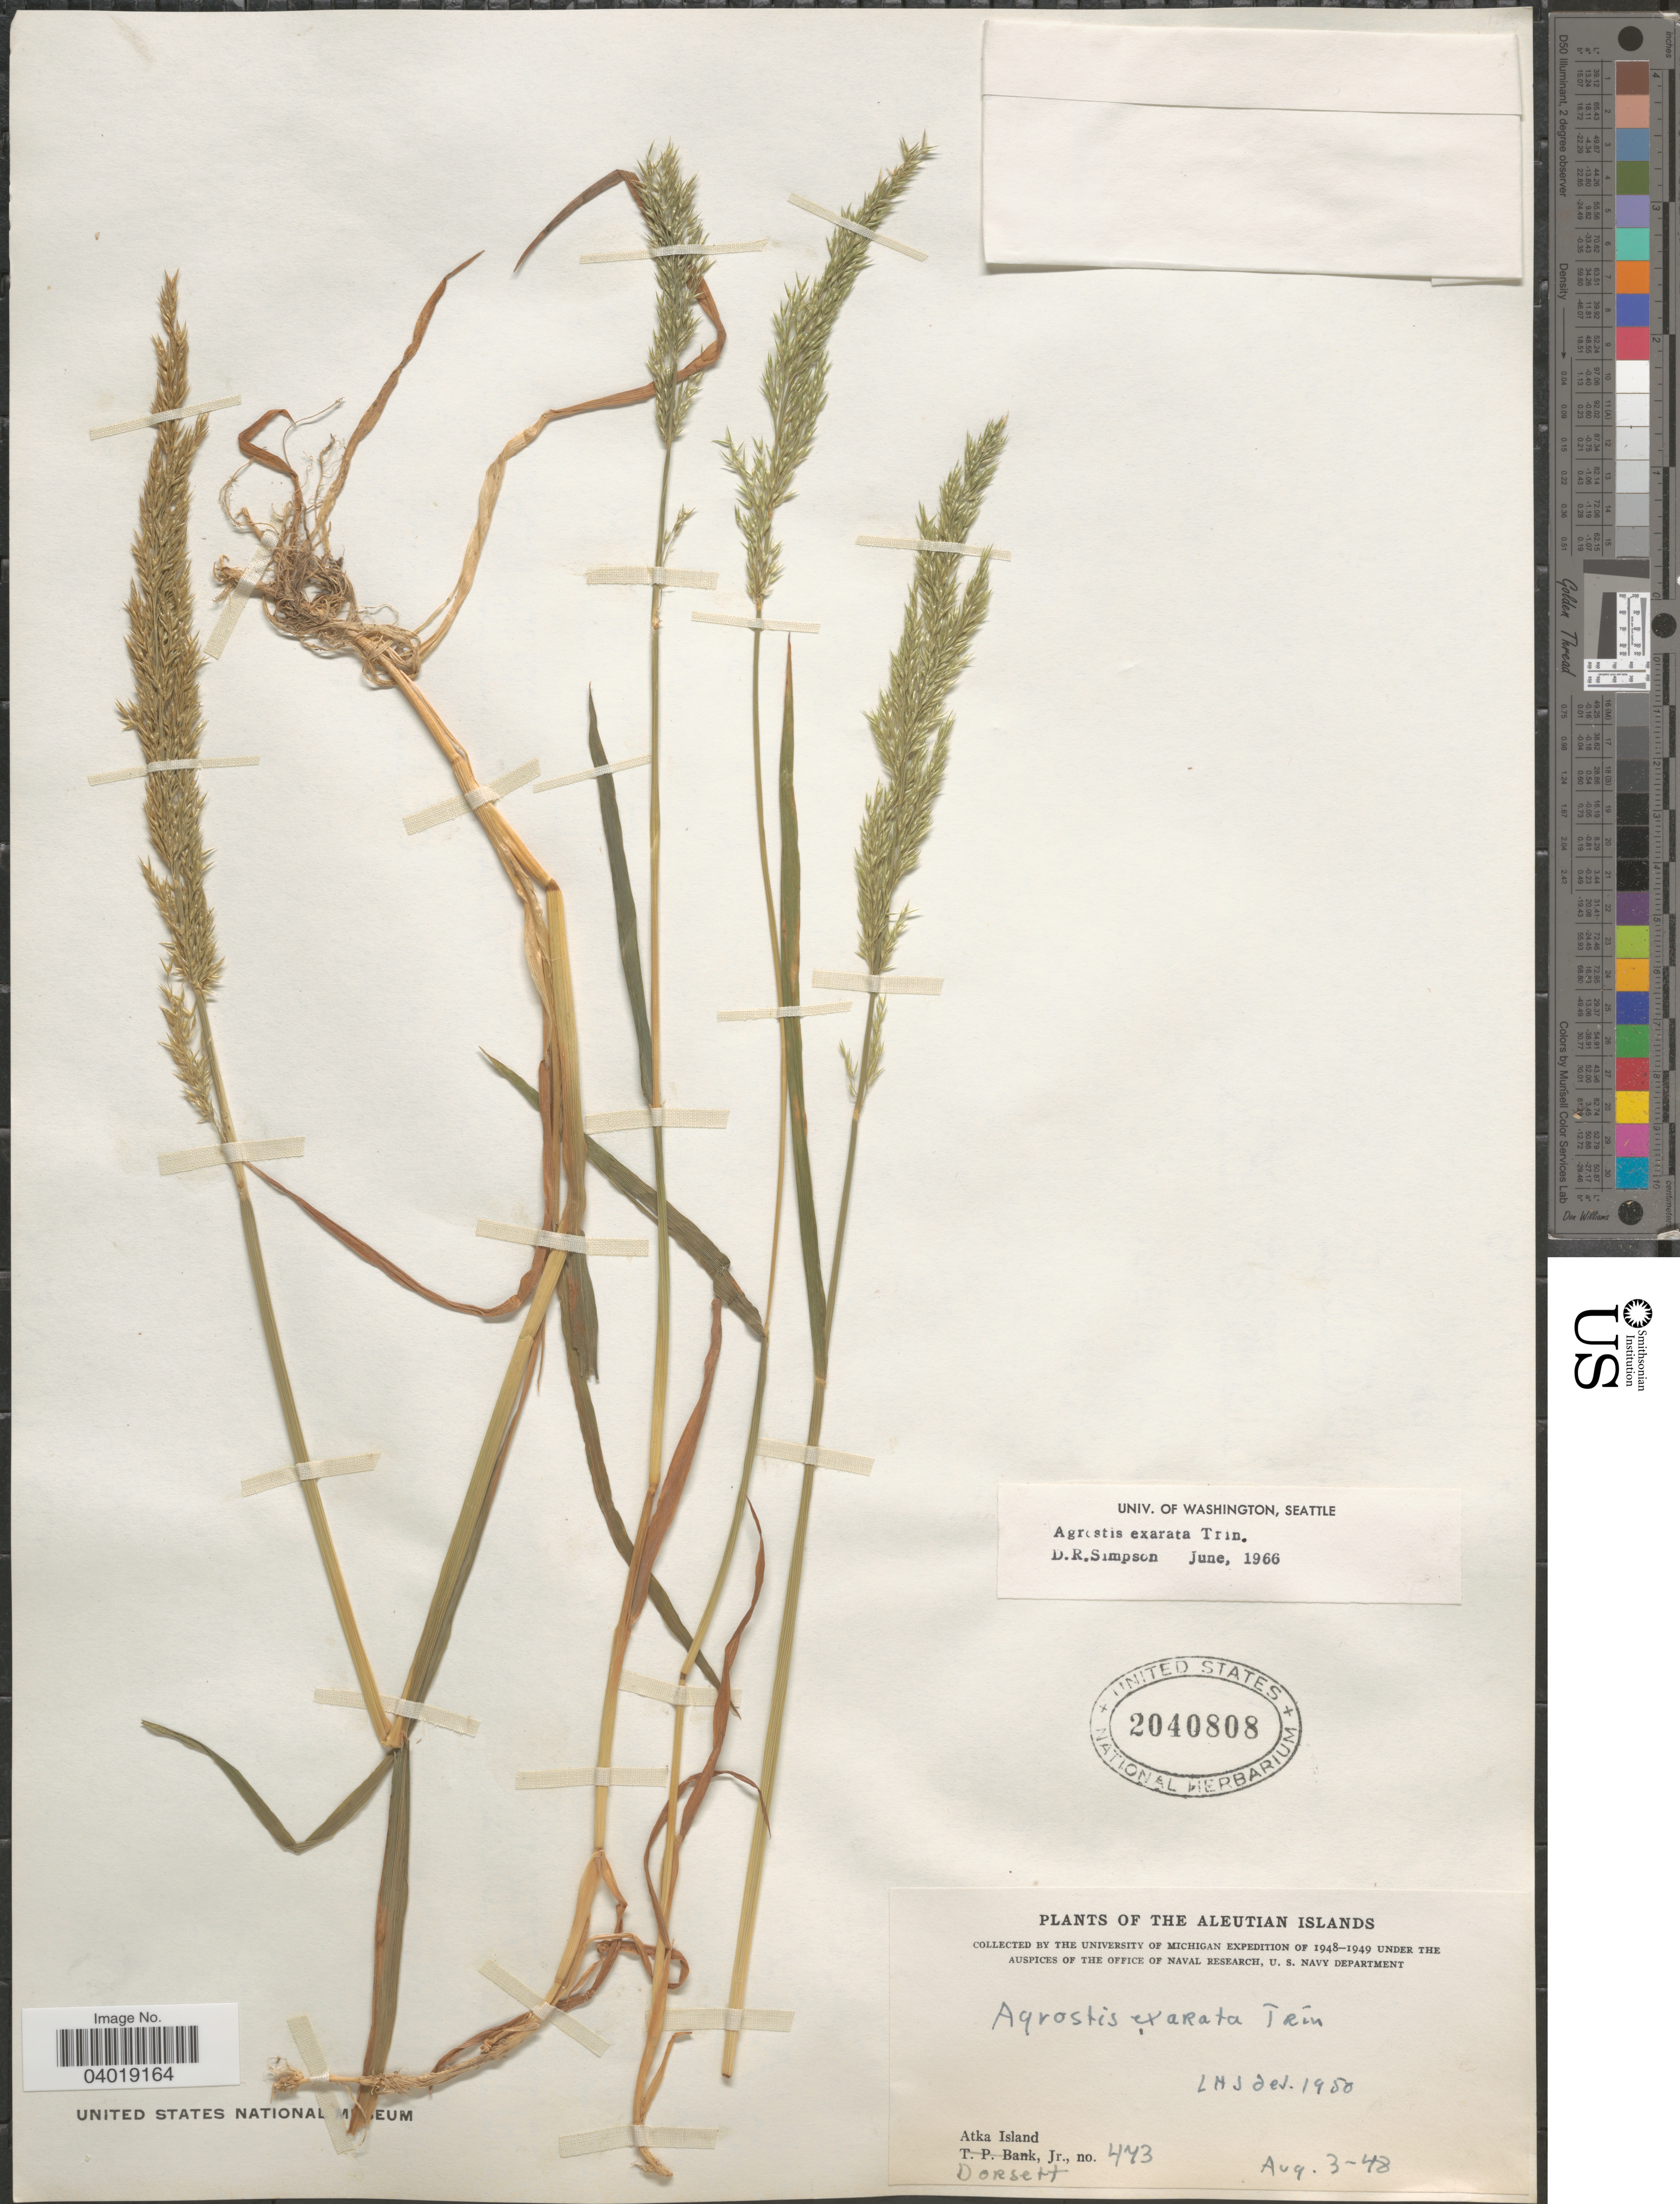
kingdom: Plantae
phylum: Tracheophyta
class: Liliopsida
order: Poales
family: Poaceae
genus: Agrostis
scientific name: Agrostis exarata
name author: Trin.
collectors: -- Dorsett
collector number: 473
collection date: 1948-08-03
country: United States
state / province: Alaska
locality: The Aleutian Islands. Atka Island.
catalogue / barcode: US 2040808